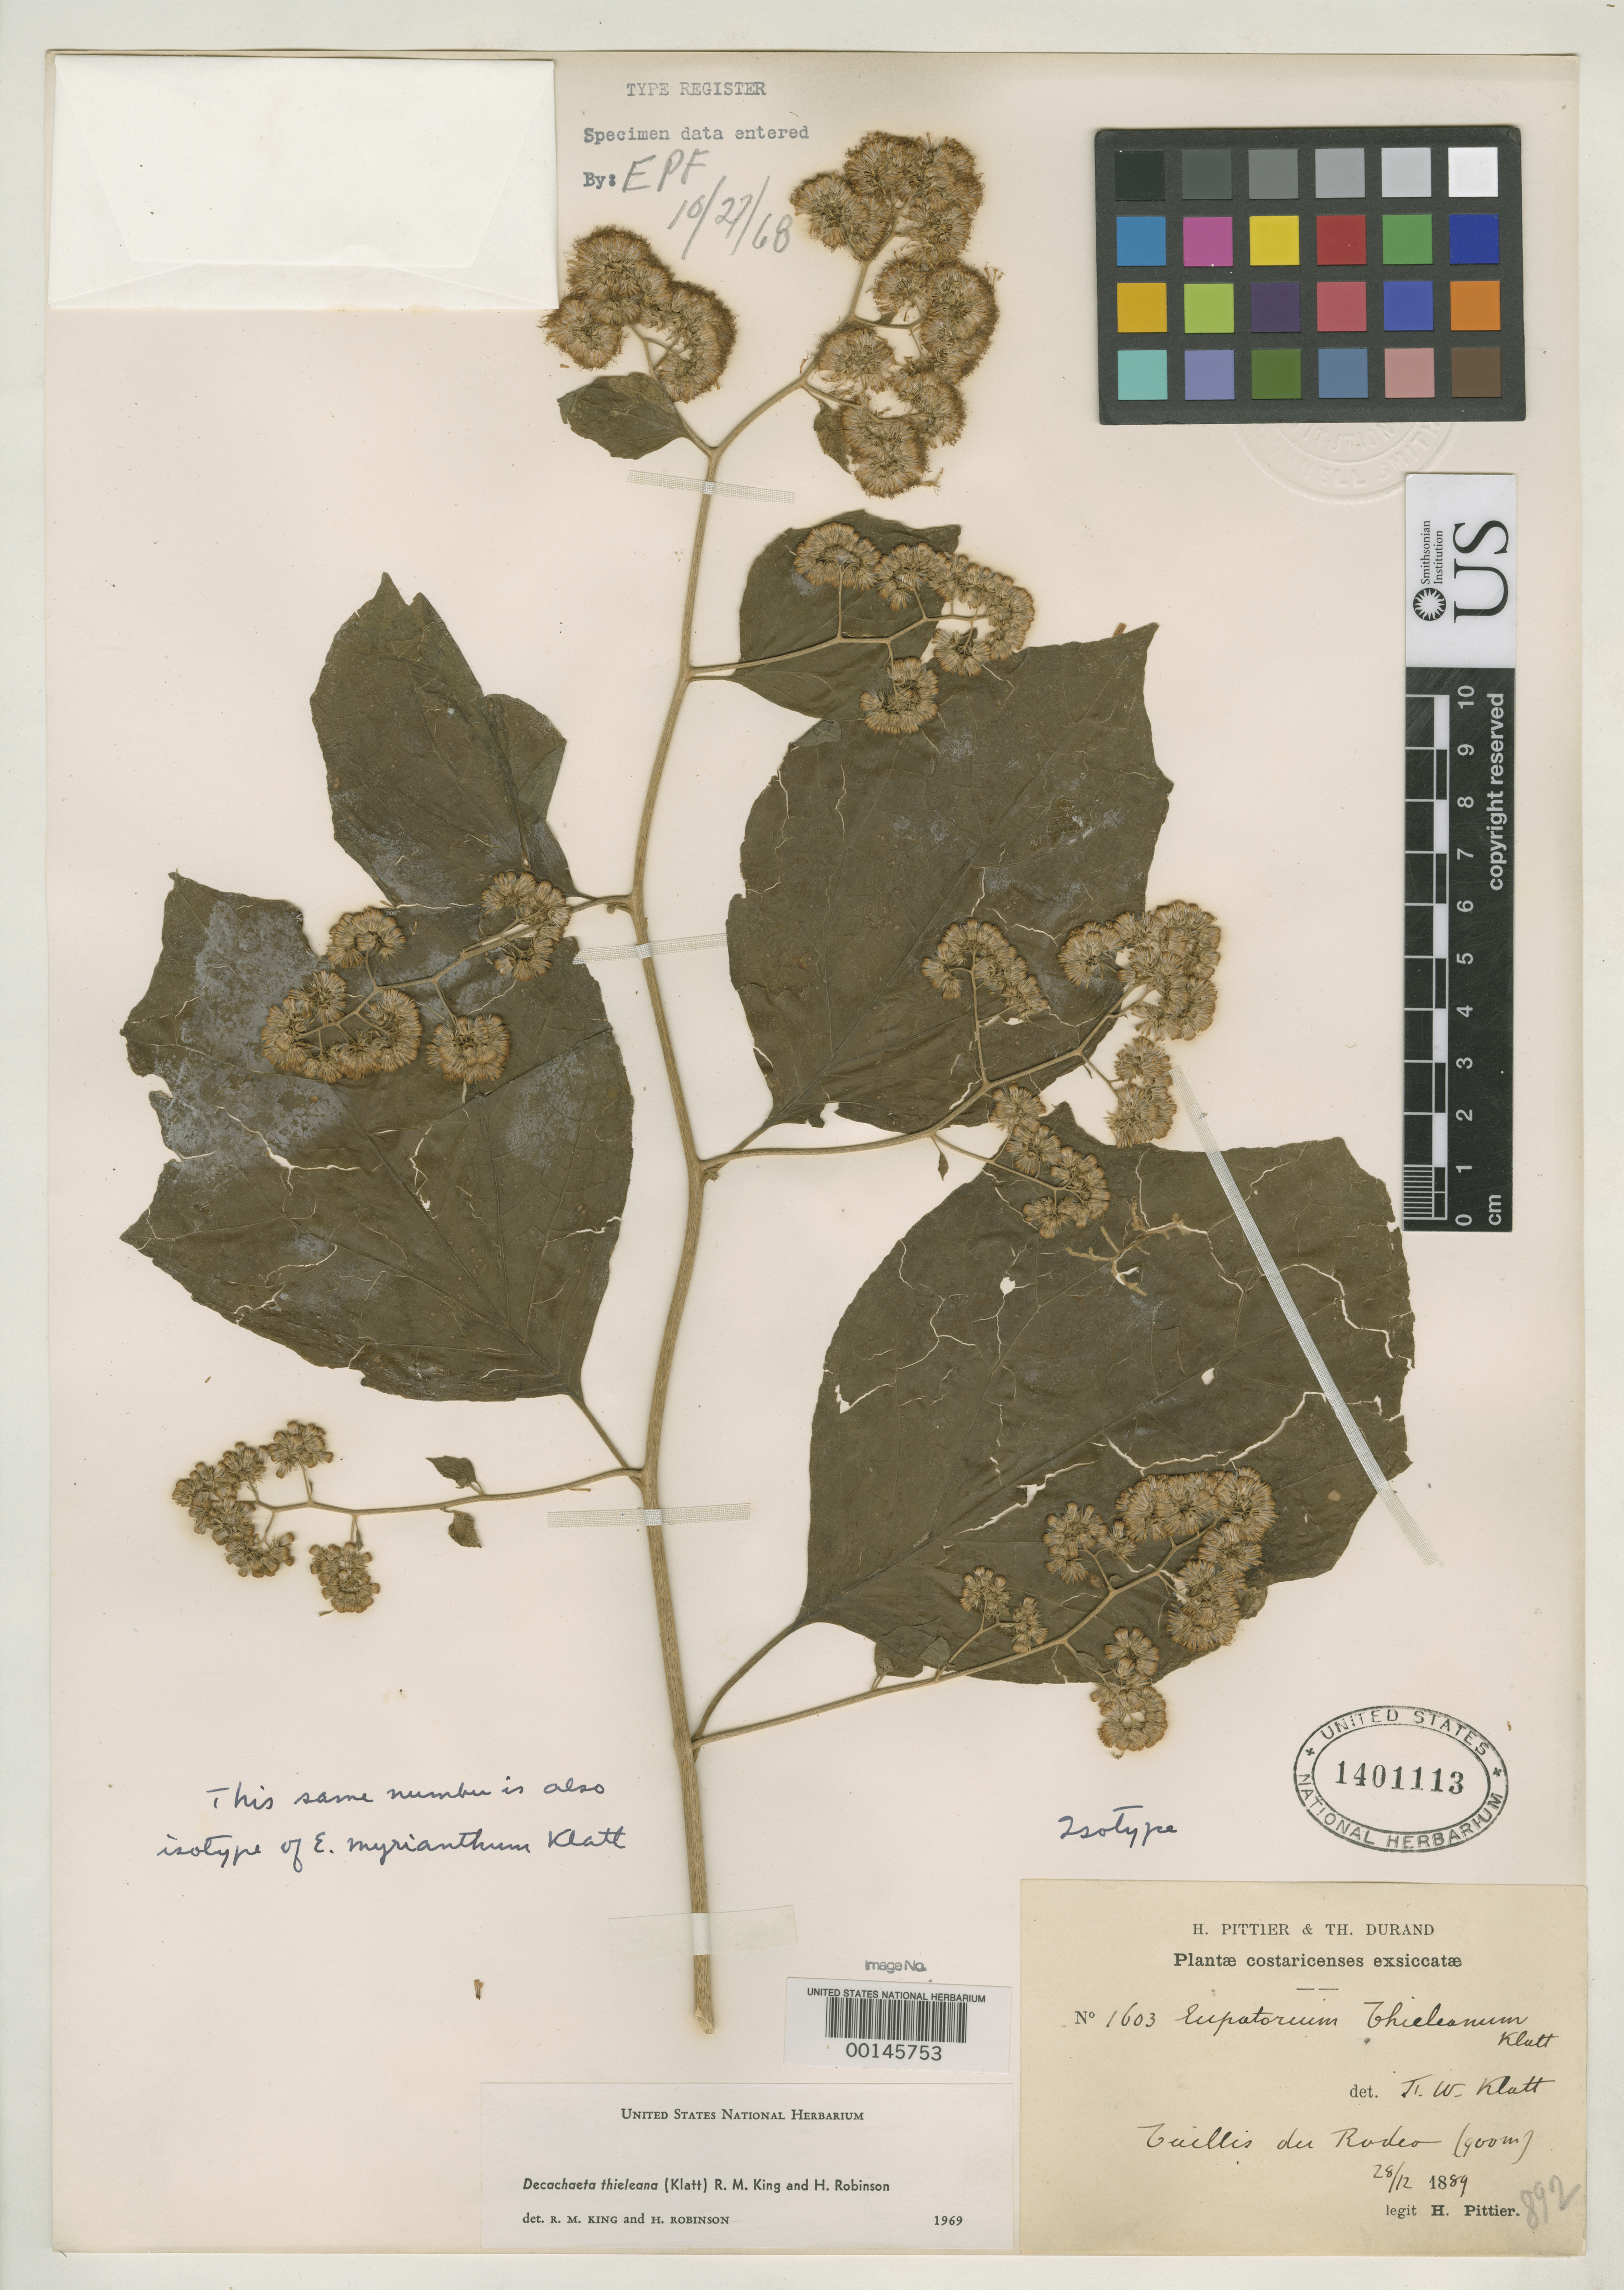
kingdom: Plantae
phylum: Tracheophyta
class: Magnoliopsida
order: Asterales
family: Asteraceae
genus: Eupatorium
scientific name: Eupatorium thieleanum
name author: Klatt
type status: Isotype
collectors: H. F. Pittier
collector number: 1603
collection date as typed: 12 Dec 1889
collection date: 1889-12-12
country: Costa Rica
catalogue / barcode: US 1401113